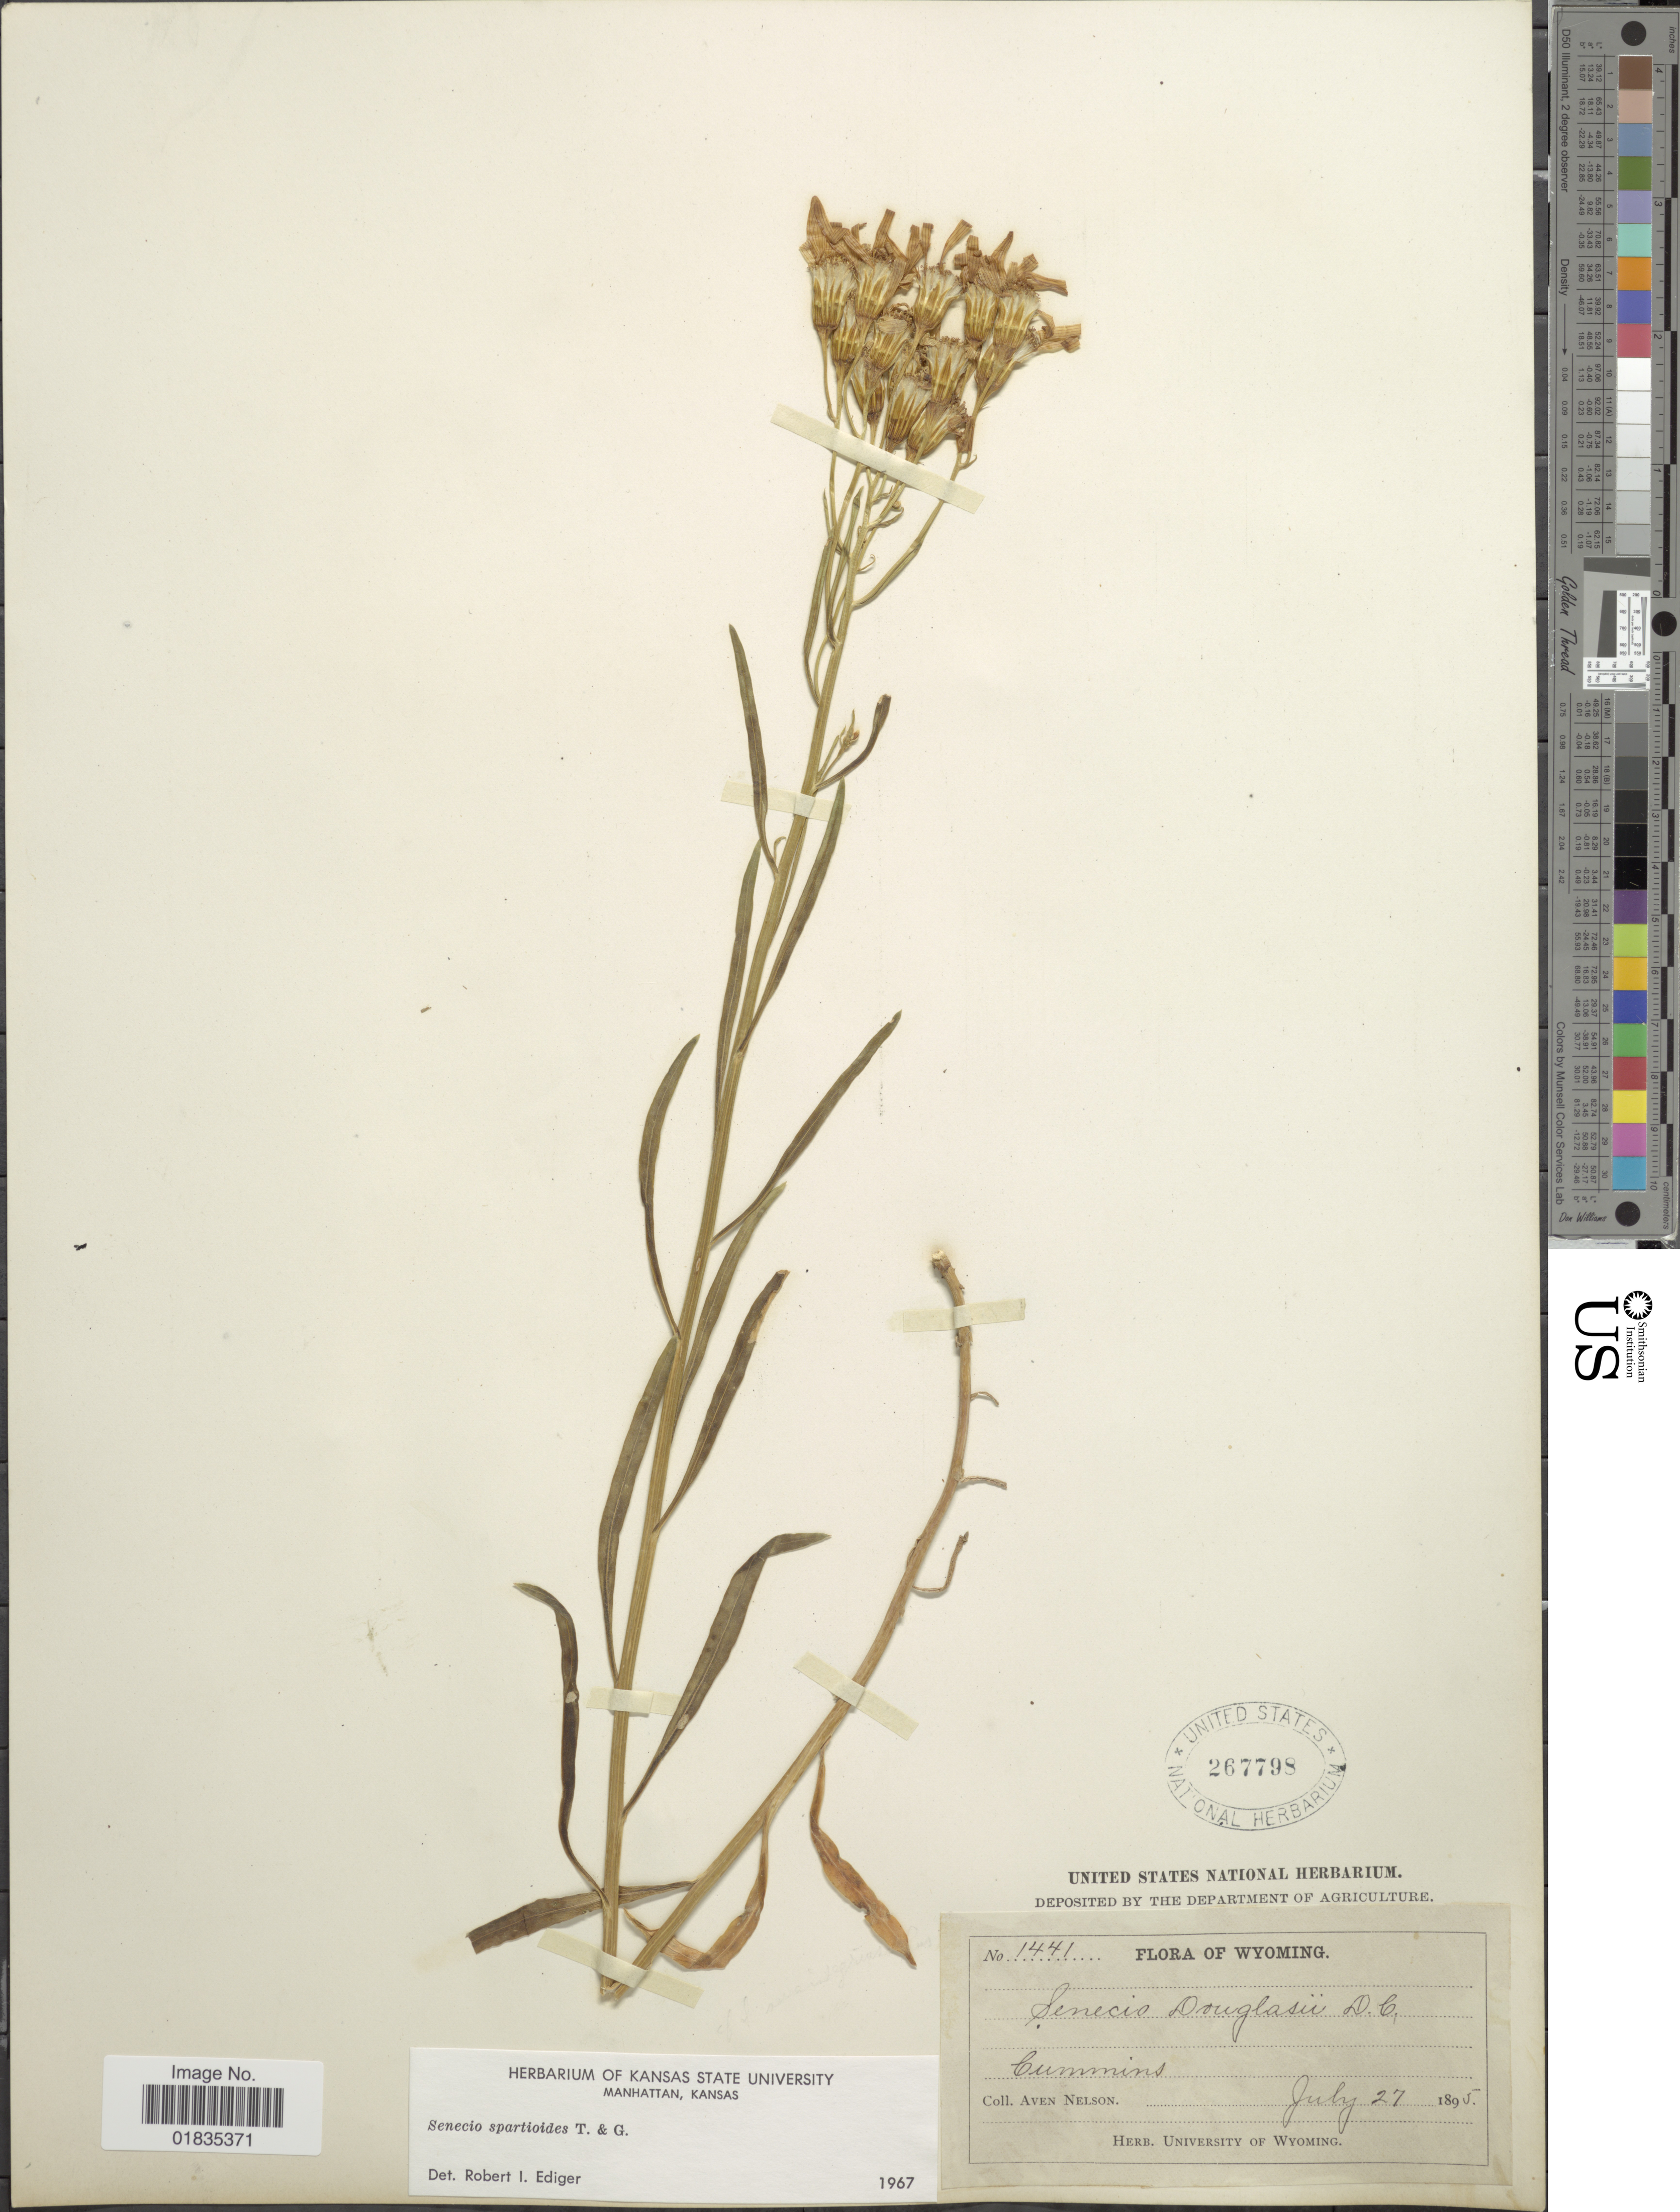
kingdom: Plantae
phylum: Tracheophyta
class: Magnoliopsida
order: Asterales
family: Asteraceae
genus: Senecio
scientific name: Senecio spartioides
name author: Torr. & A. Gray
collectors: A. Nelson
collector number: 1441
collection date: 1895-07-27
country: United States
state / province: Wyoming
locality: Cummins.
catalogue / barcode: US 267798